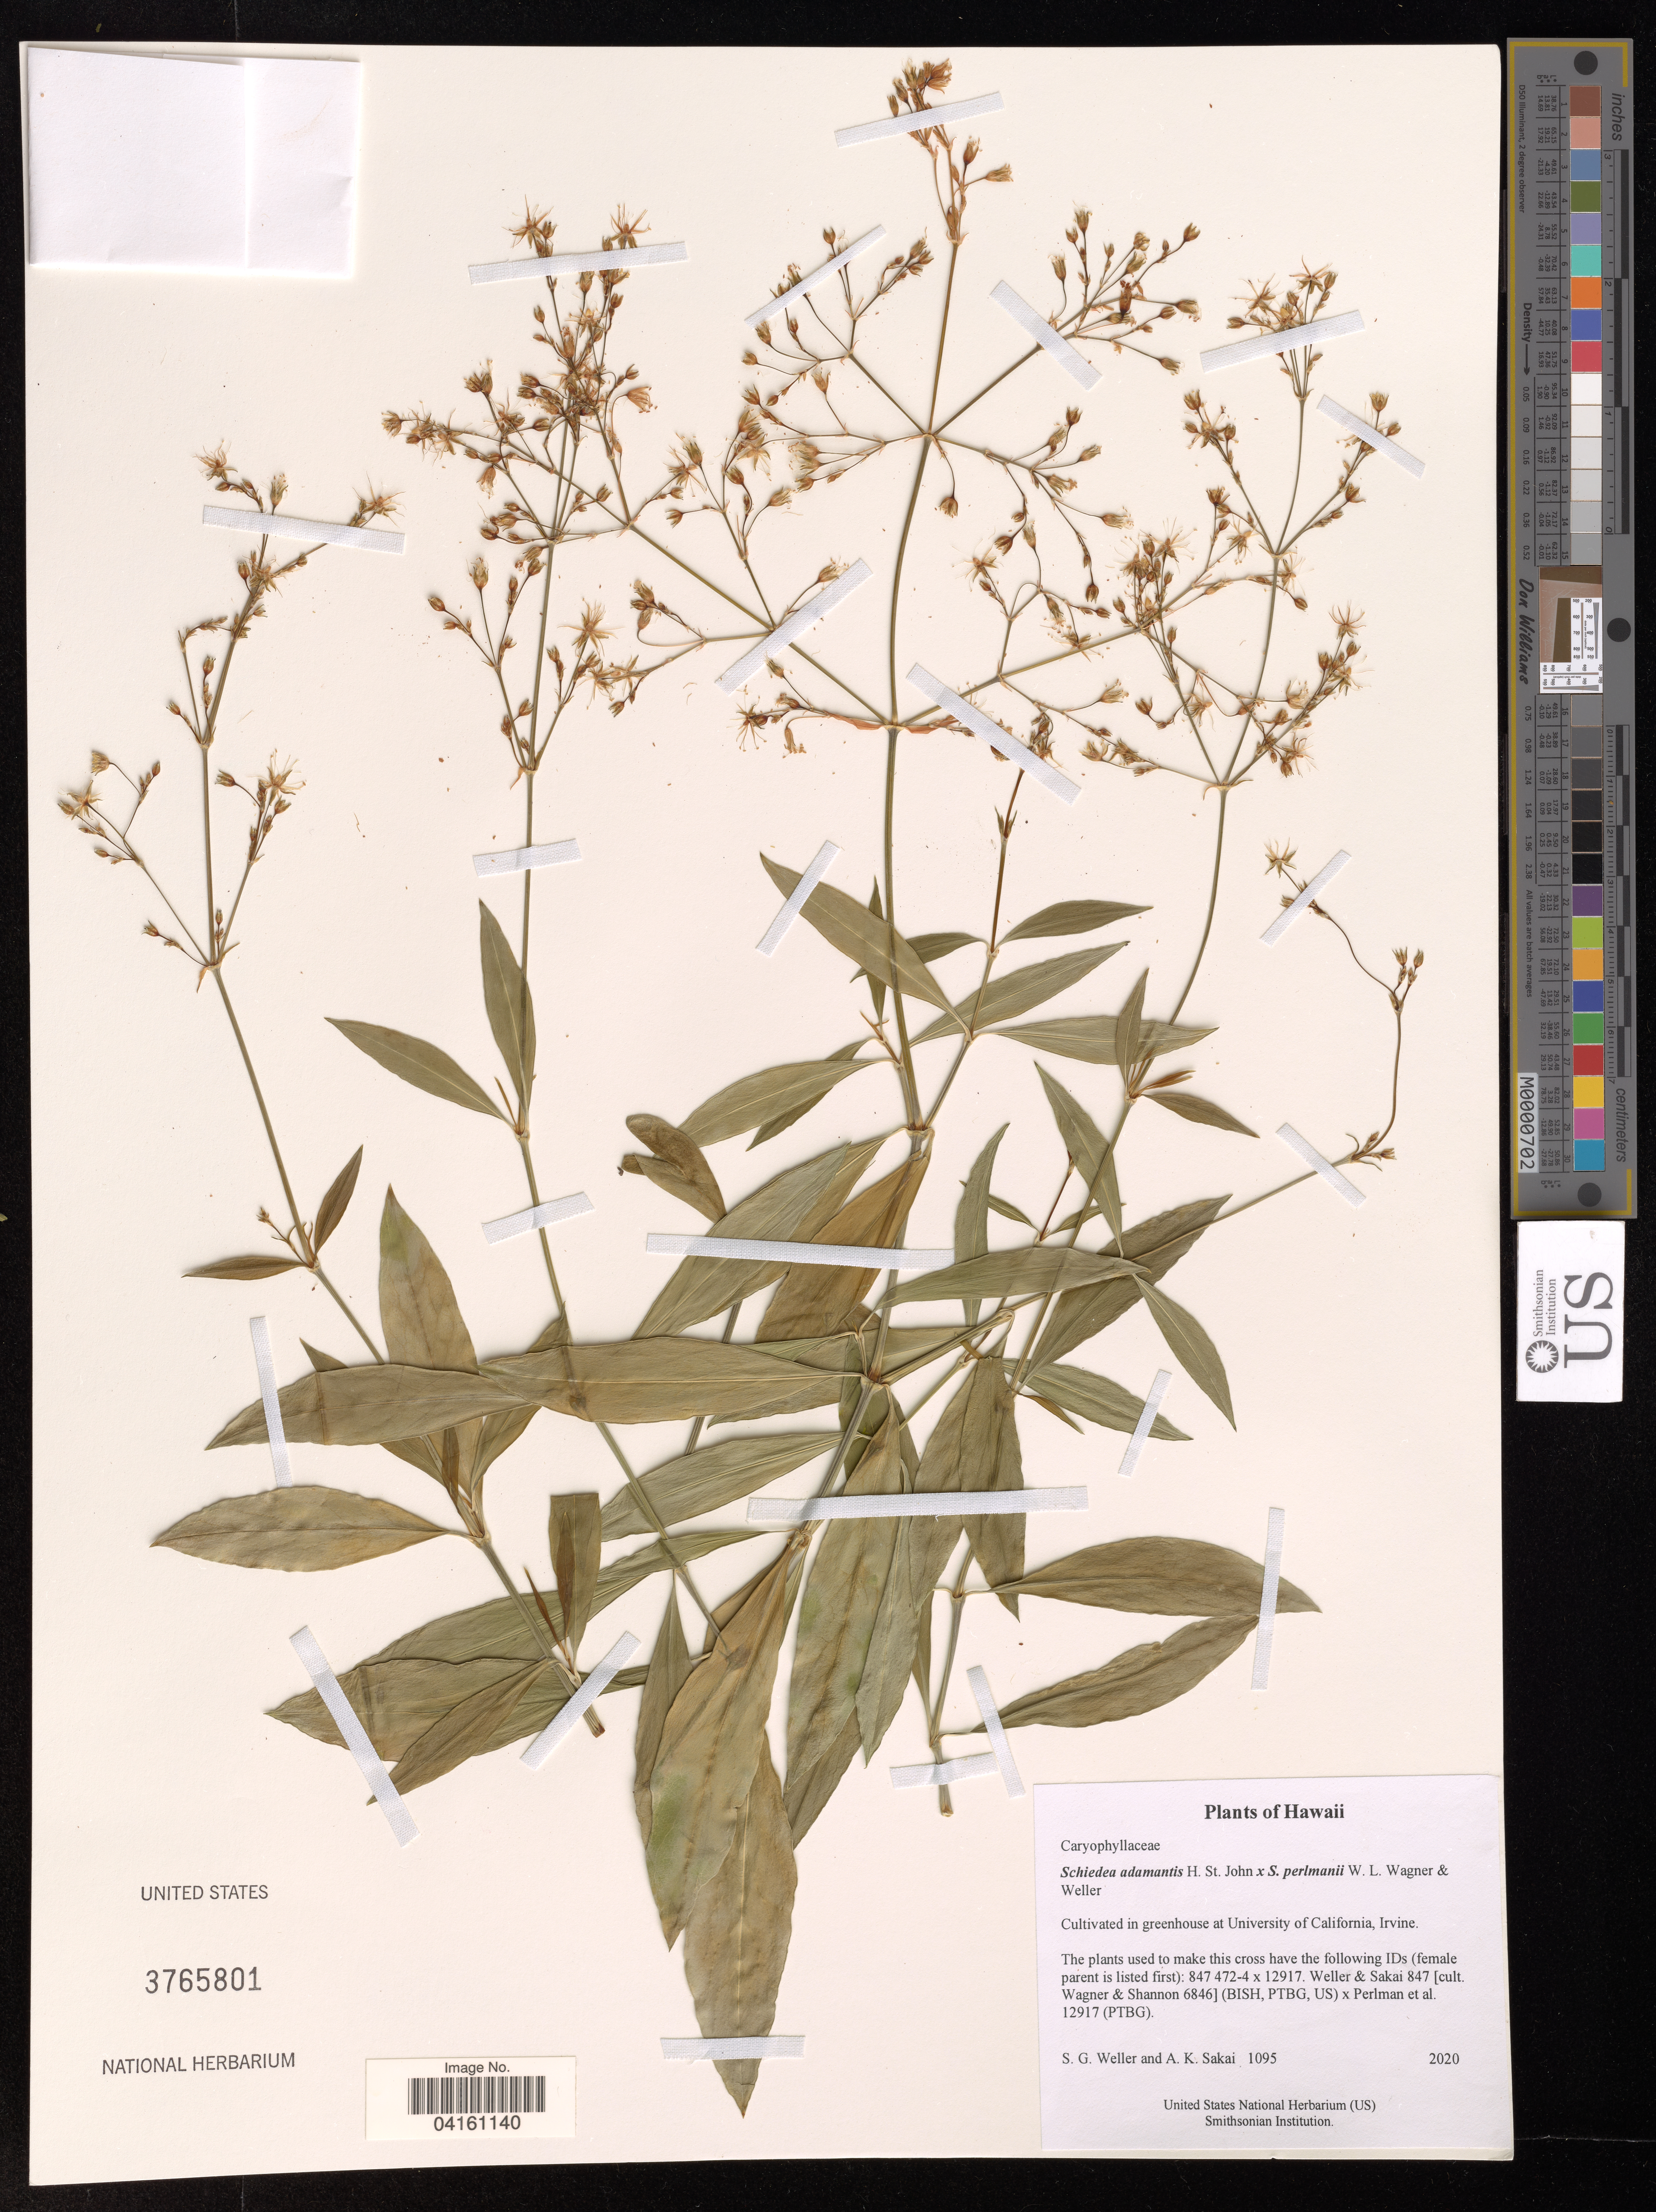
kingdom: Plantae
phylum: Tracheophyta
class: Magnoliopsida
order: Caryophyllales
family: Caryophyllaceae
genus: Schiedea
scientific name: Schiedea adamantis x S. perlmanii W.L. Wagner & Weller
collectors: S. G. Weller & A. Sakai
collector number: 1095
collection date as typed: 2020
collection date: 2020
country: United States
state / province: California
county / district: Orange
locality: Cultivated in greenhouse at University of California, Irvine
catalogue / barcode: US 3765801